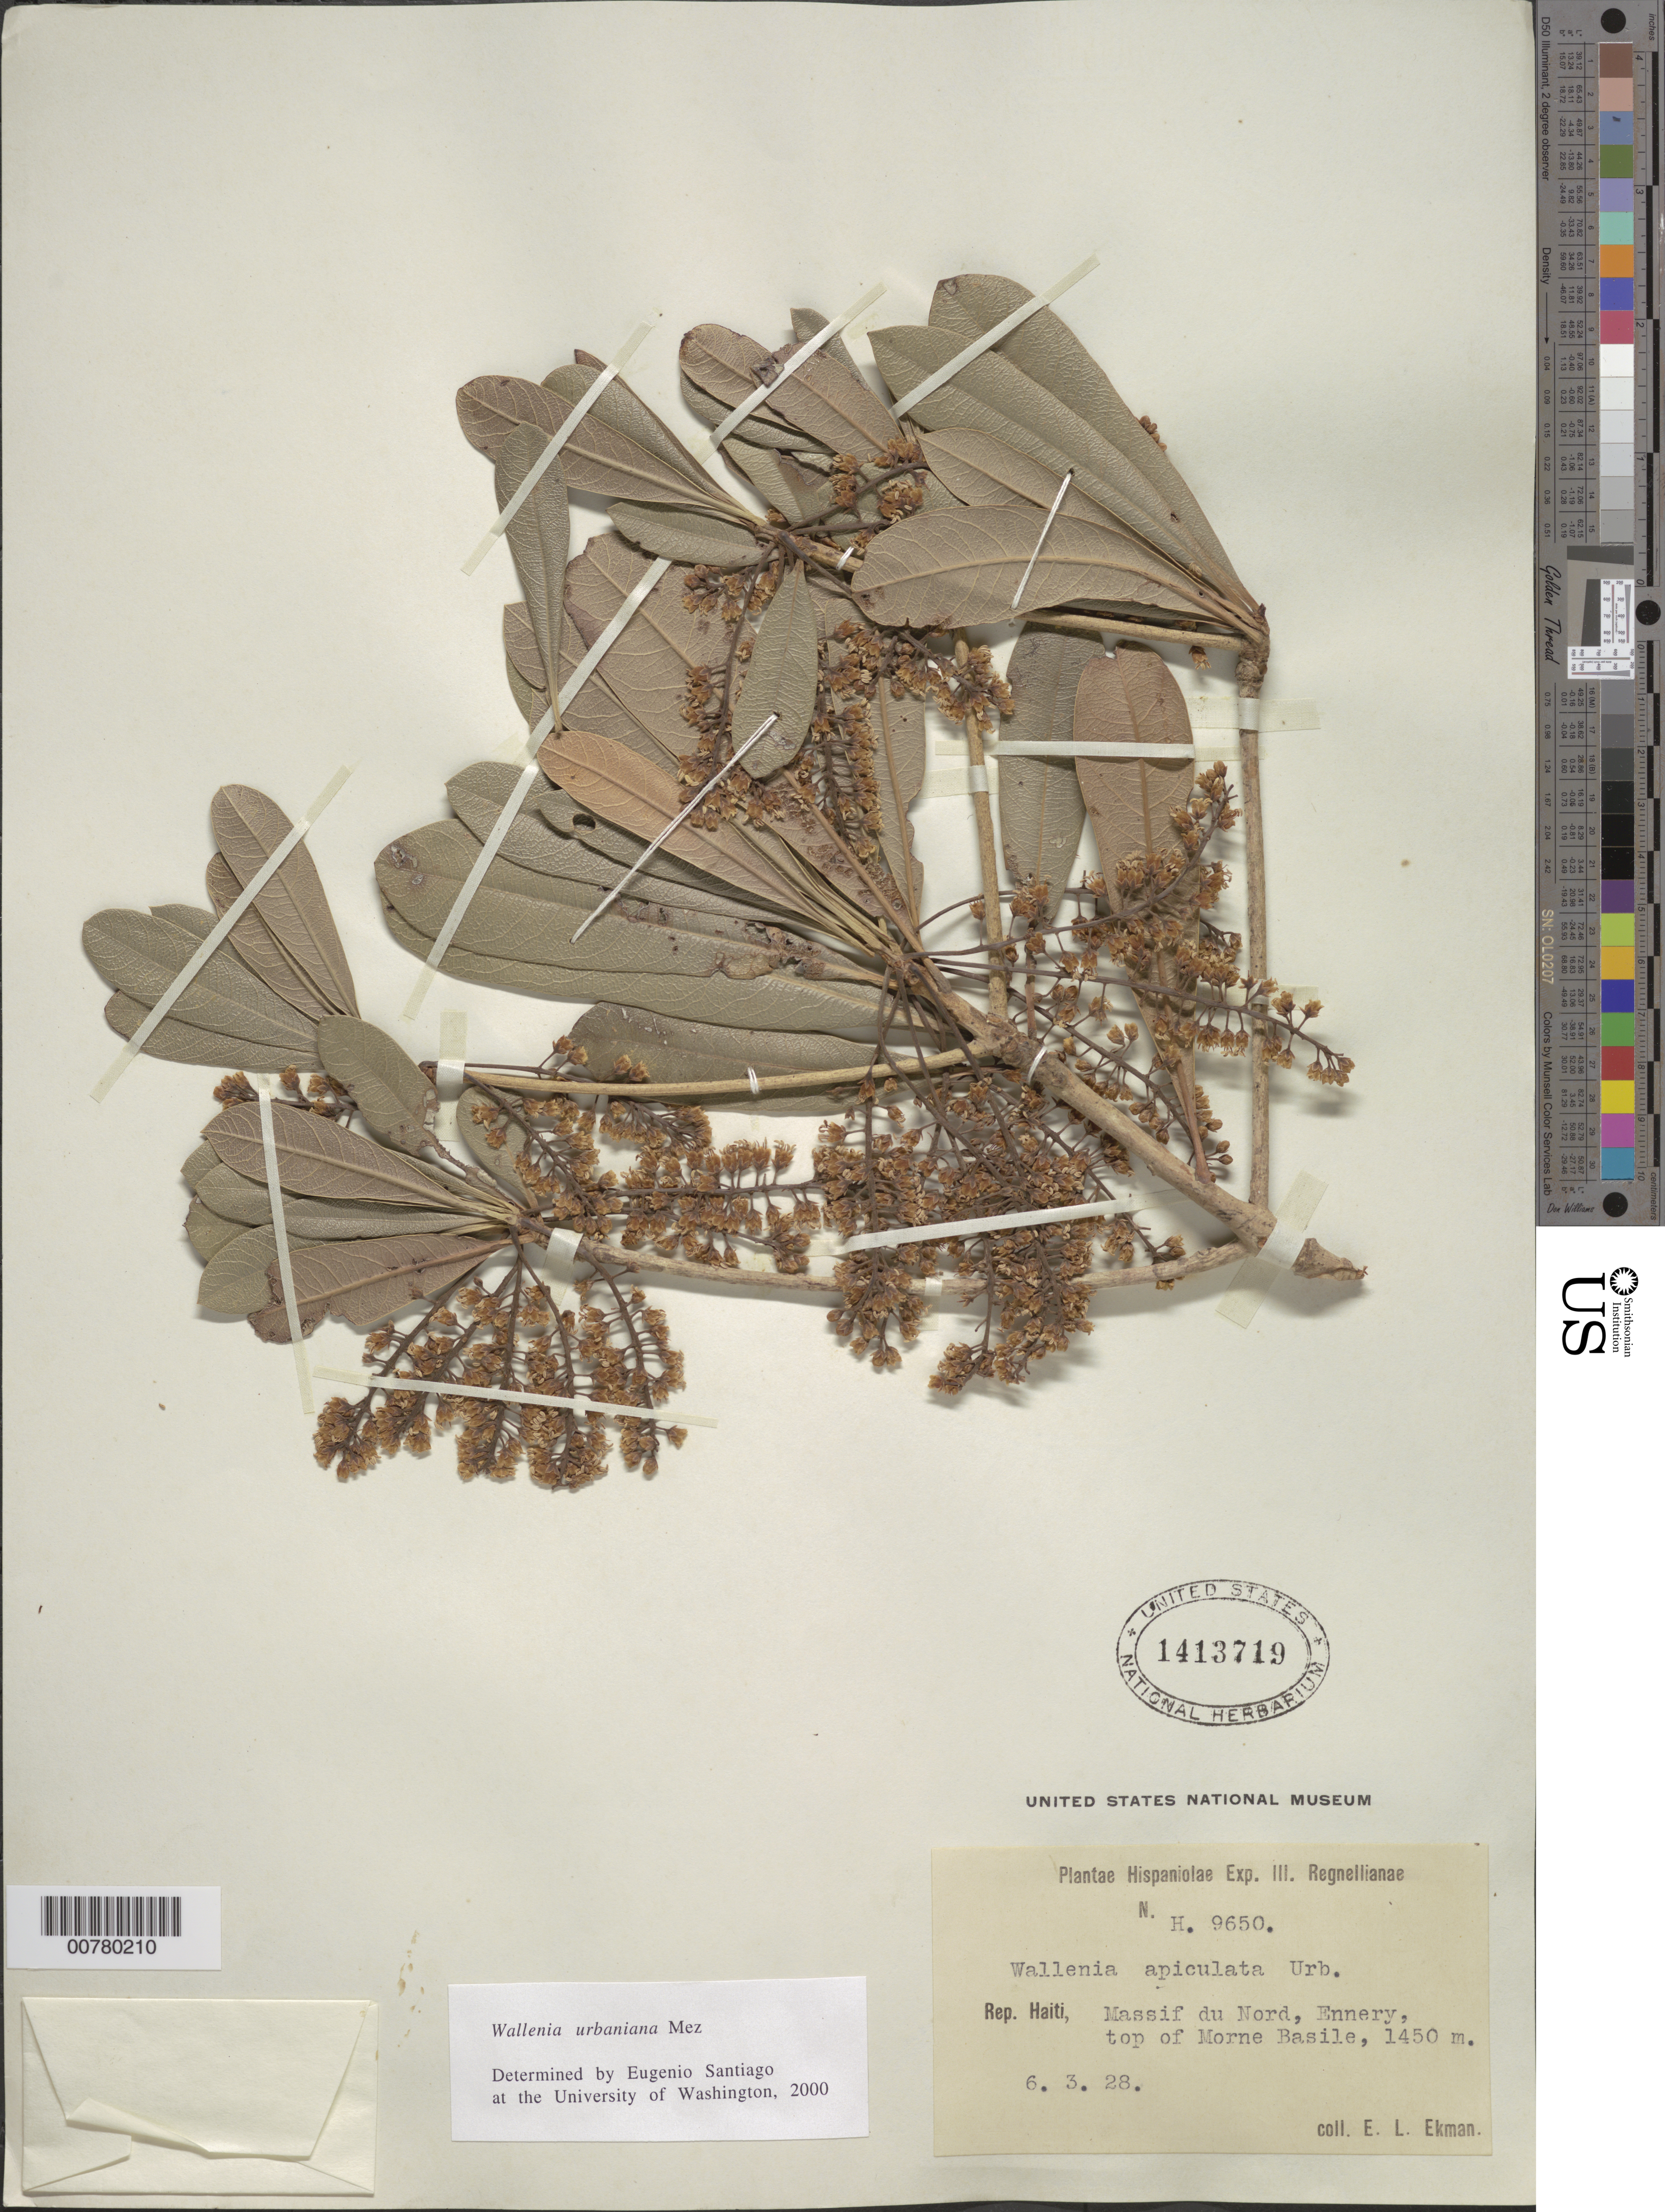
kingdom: Plantae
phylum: Tracheophyta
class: Magnoliopsida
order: Ericales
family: Primulaceae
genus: Wallenia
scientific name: Wallenia urbaniana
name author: Mez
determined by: Santiago, E.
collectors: E. L. Ekman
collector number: H 9650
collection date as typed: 06 Mar 1928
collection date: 1928-03-06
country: Haiti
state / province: Artibonite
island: Hispaniola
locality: Massif du Nord, Ennery, top of Morne Basile.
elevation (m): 1450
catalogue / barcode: US 1413719